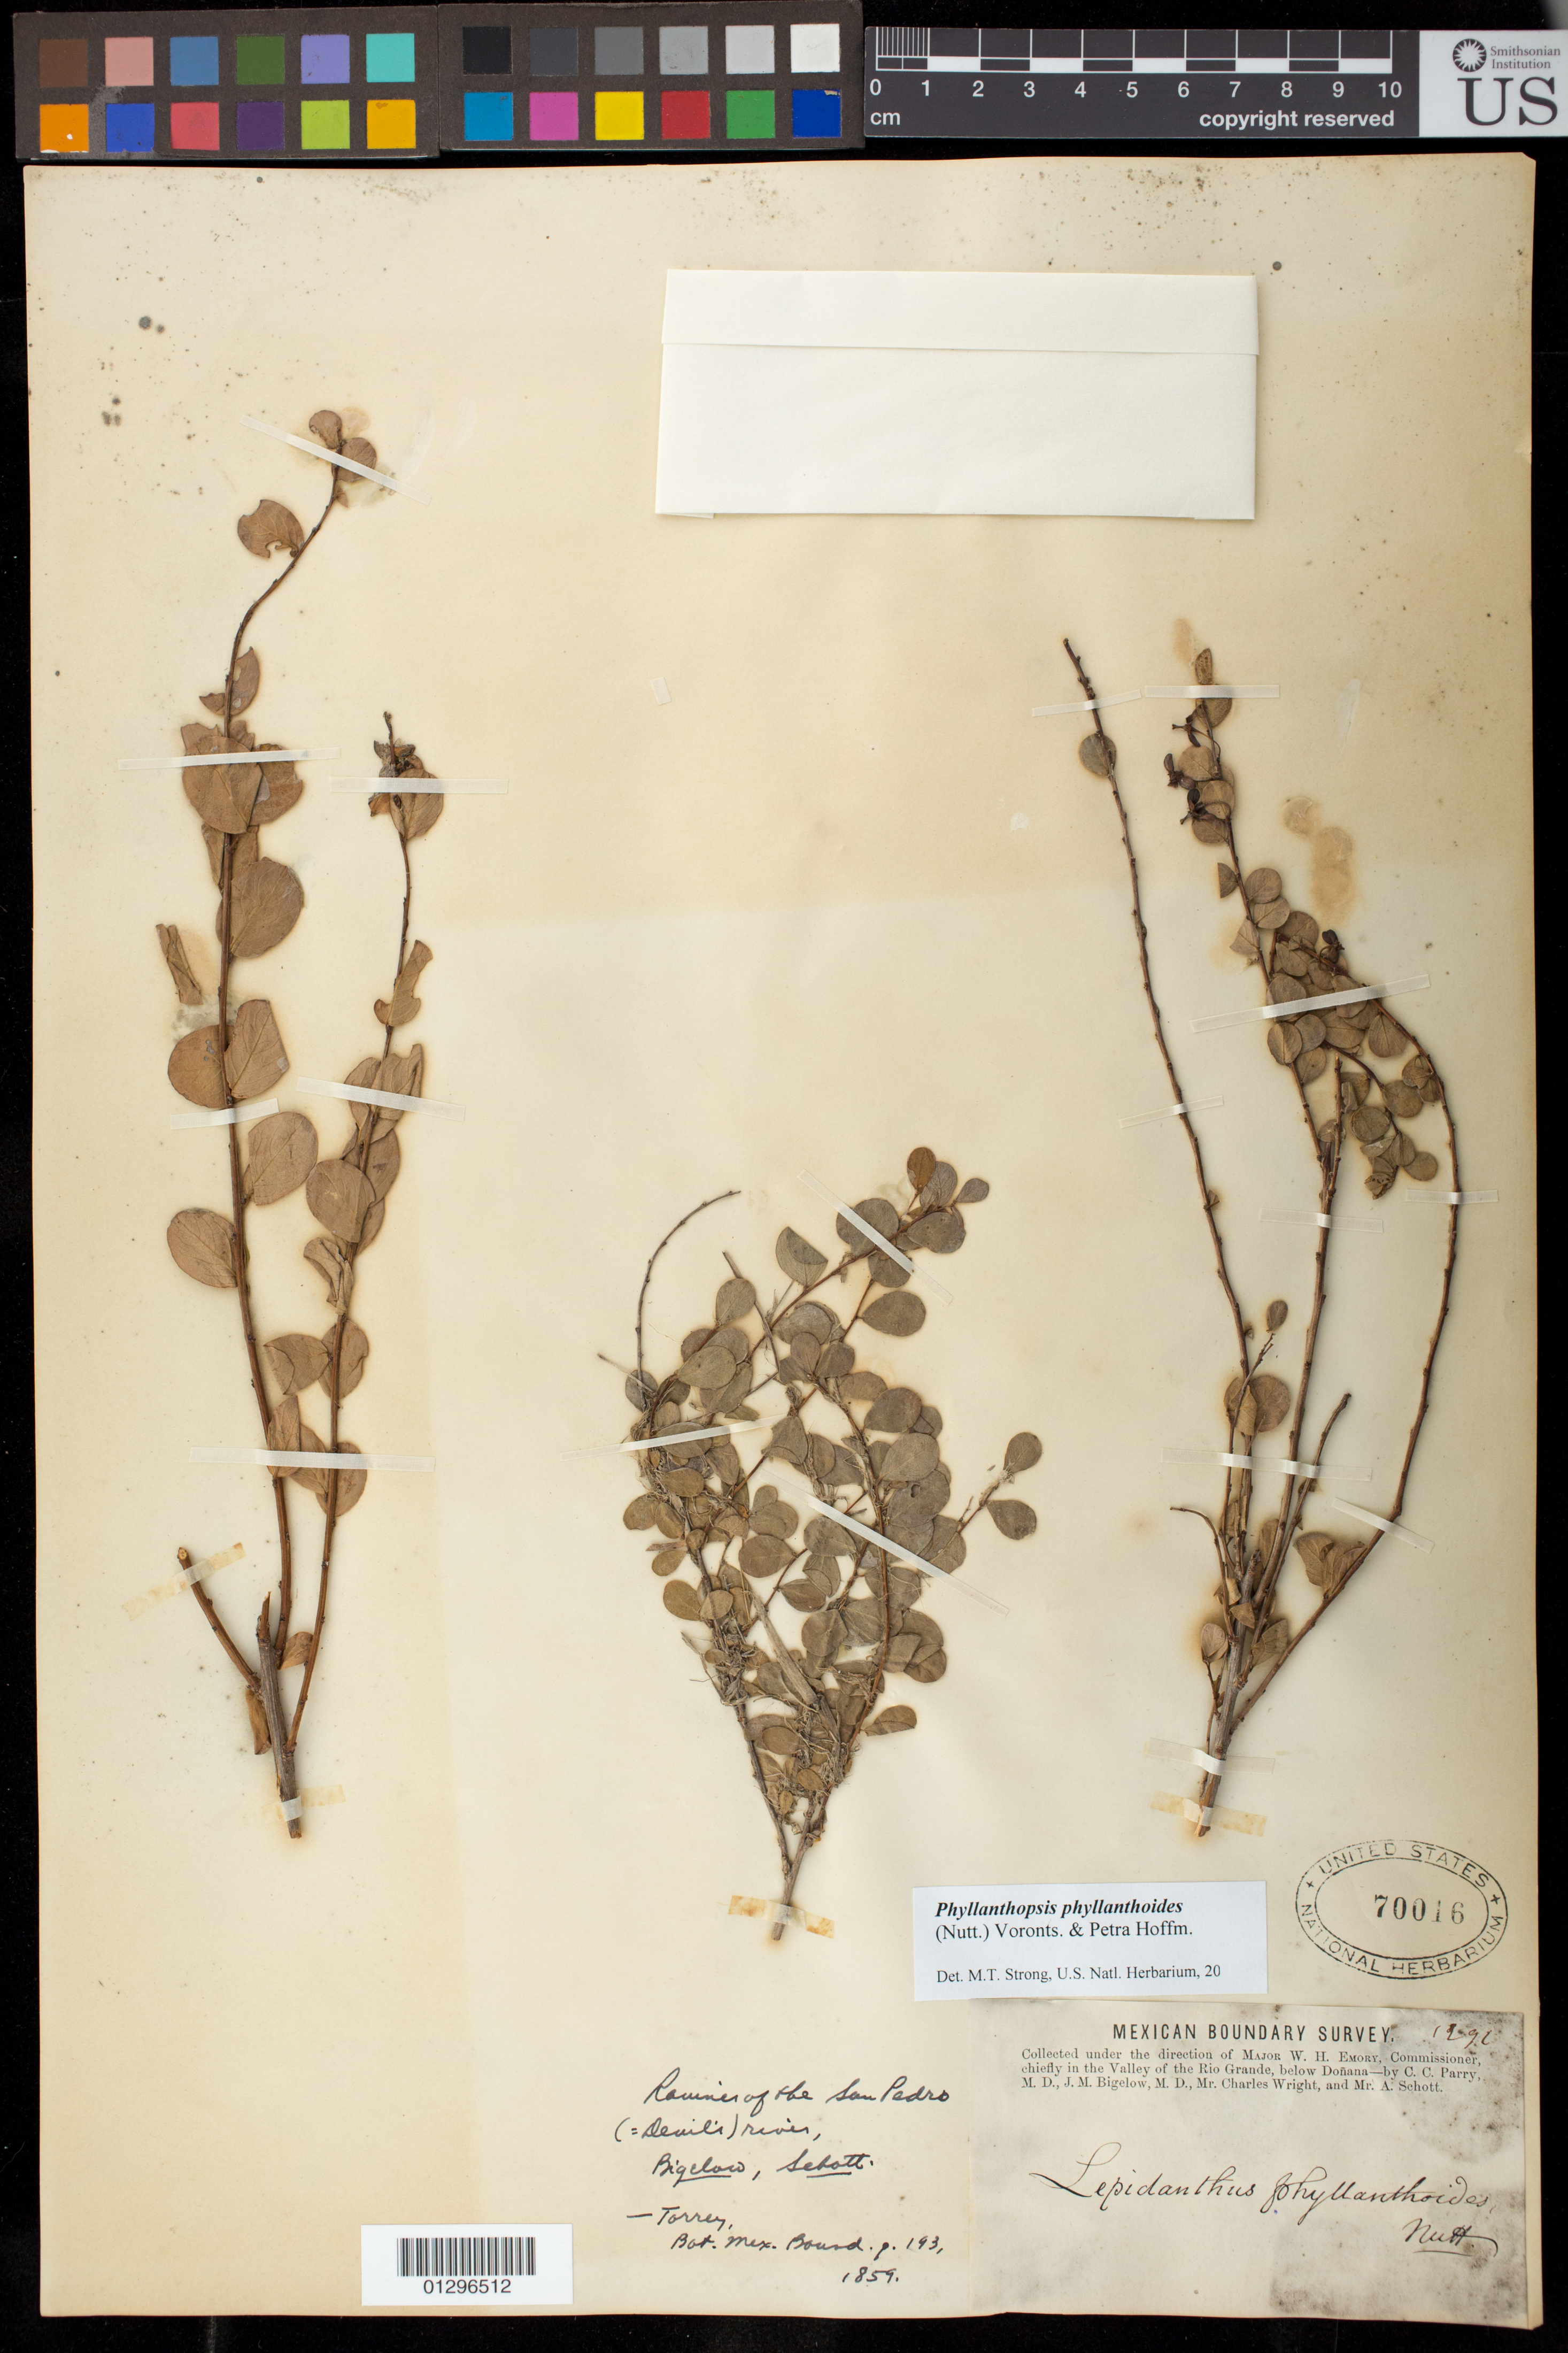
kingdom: Plantae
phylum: Tracheophyta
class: Magnoliopsida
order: Malpighiales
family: Phyllanthaceae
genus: Phyllanthopsis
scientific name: Phyllanthopsis phyllanthoides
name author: (Nutt.) Voronts. & Petra Hoffm.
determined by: Strong, M. T., (US), Smithsonian Institution - National Museum of Natural History (UNITED STATES)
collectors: C. C. Parry, J. M. Bigelow, C. Wright & A. C. V. Schott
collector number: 1292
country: United States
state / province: New Mexico / Texas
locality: Valley of the Rio Grande, below Doñana.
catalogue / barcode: US 70016